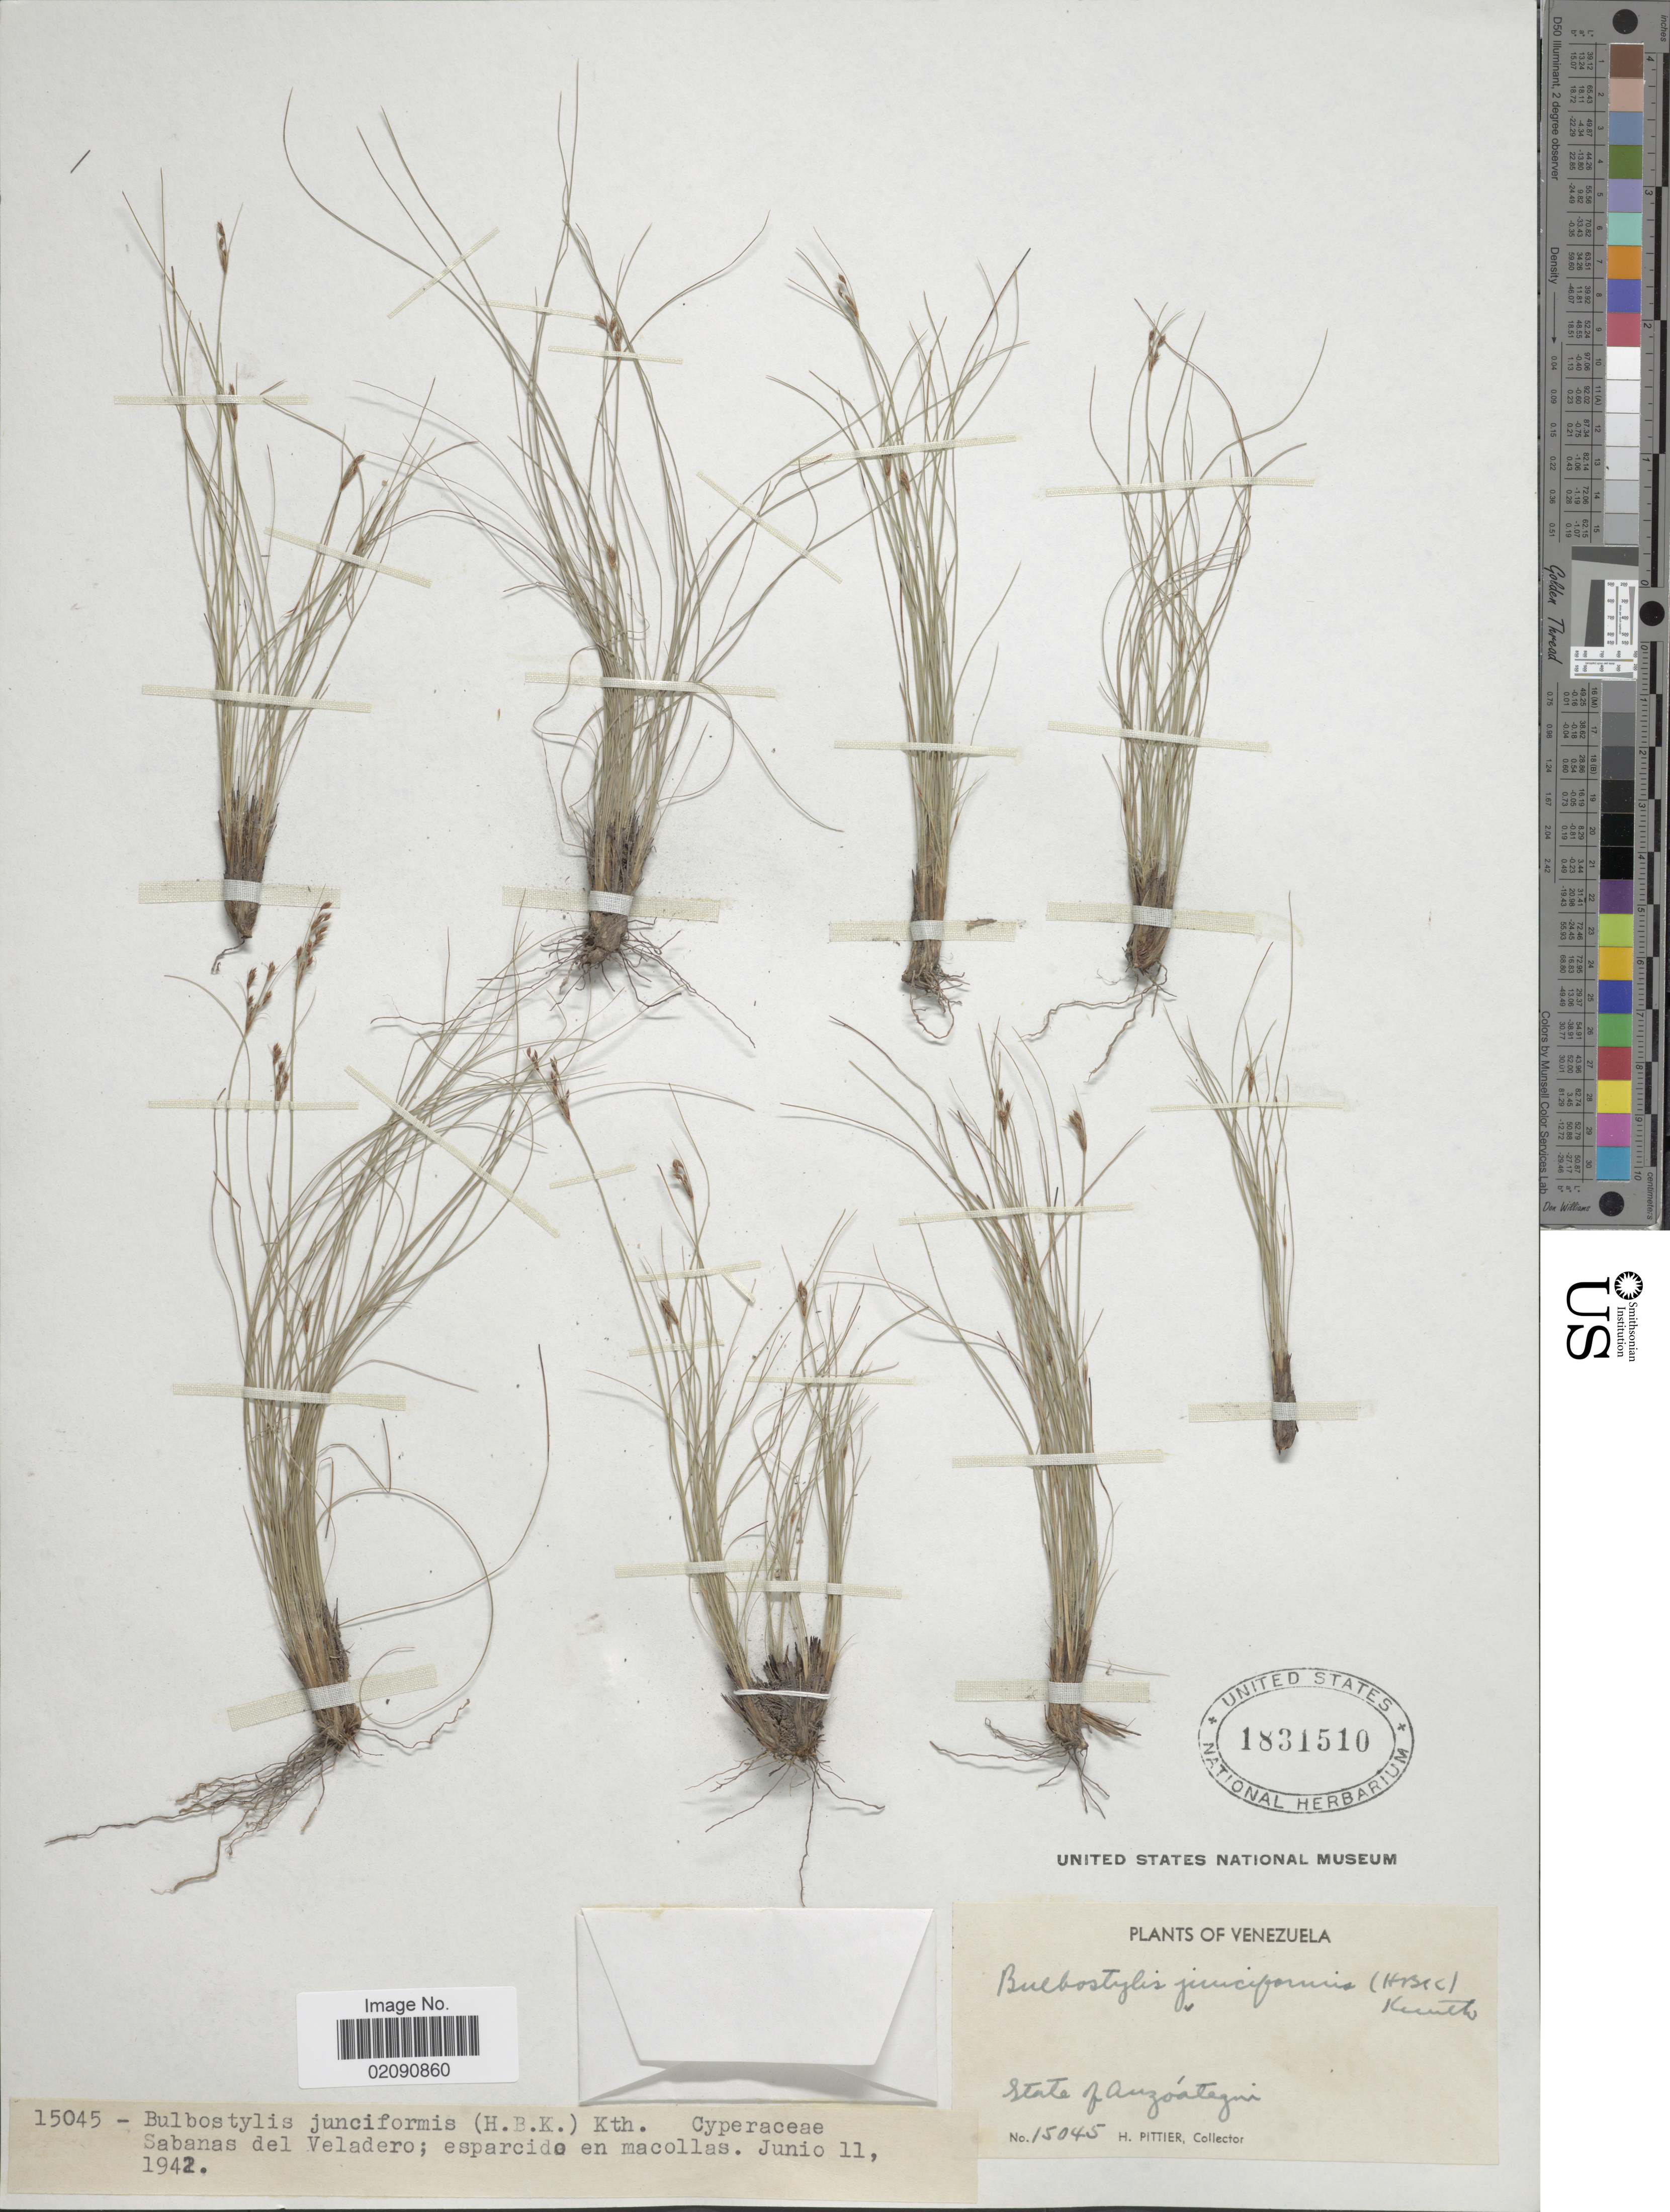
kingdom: Plantae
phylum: Tracheophyta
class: Liliopsida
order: Poales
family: Cyperaceae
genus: Bulbostylis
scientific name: Bulbostylis junciformis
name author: (Kunth) C.B. Clarke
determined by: Maciel-Silva, J. F.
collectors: H. F. Pittier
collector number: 15045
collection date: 1942-06-11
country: Venezuela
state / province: Anzoategui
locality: Sabanas del Veladero; esparcido en macollas.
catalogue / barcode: US 1831510